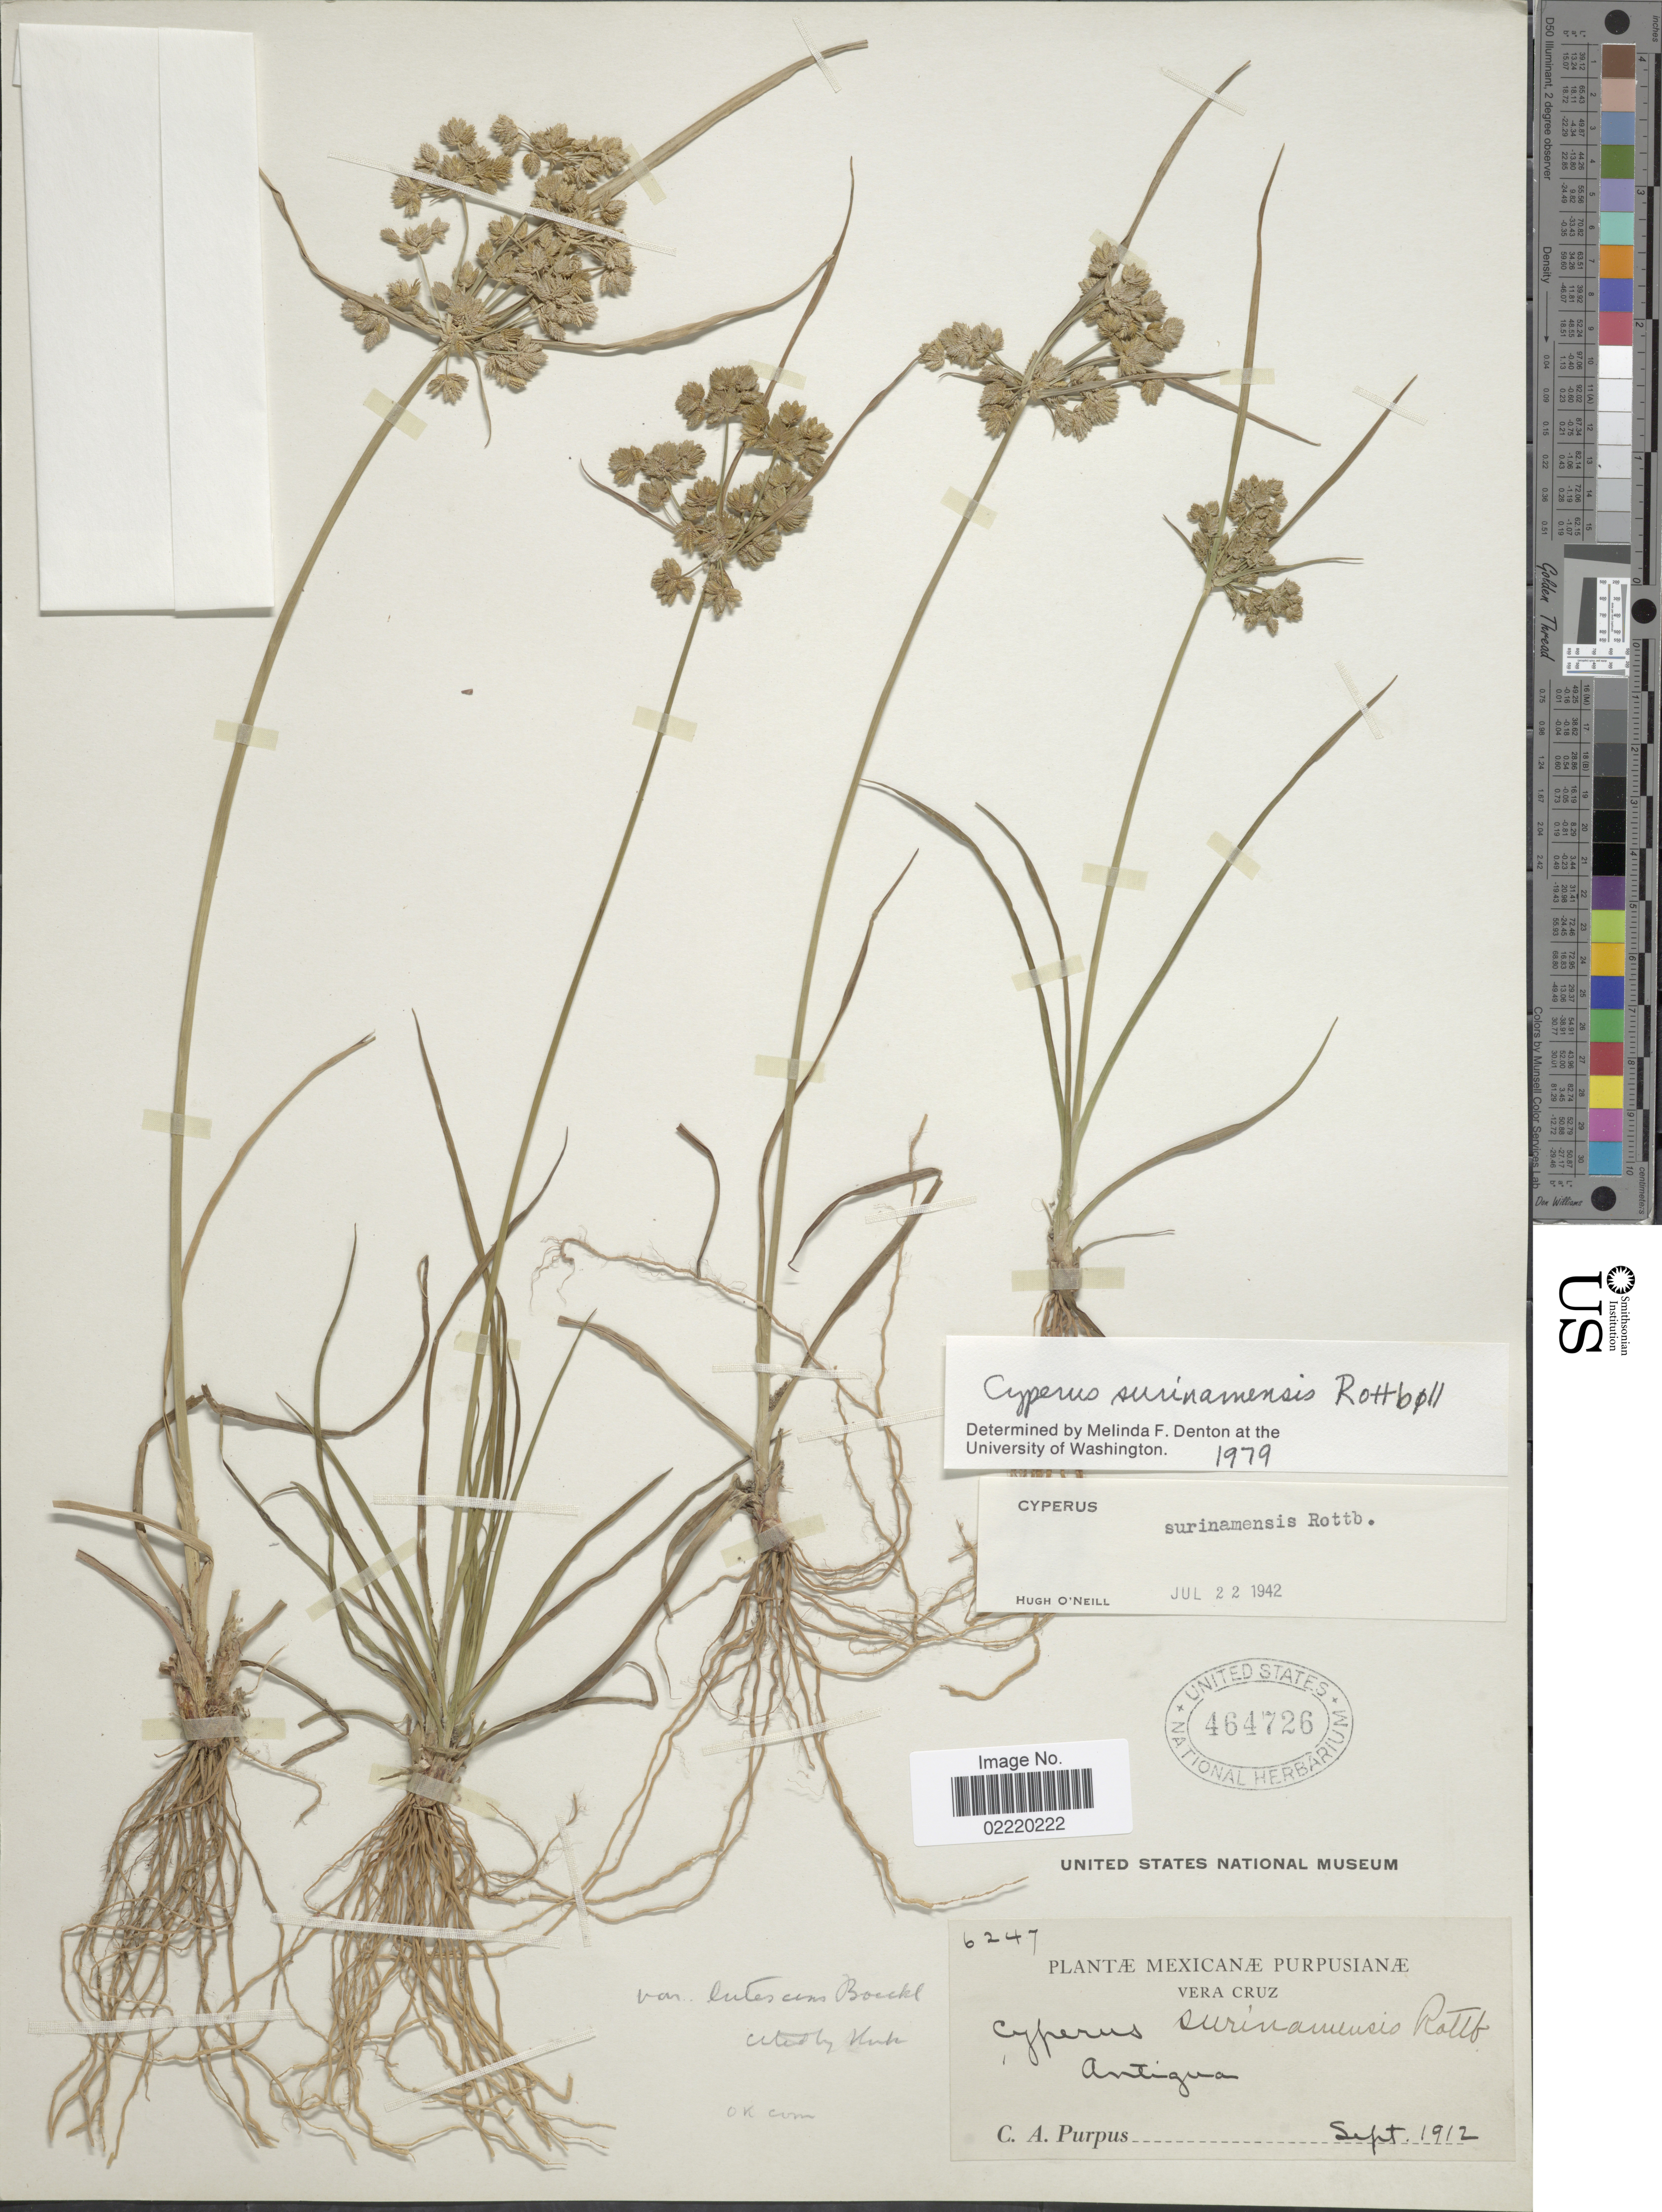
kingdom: Plantae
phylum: Tracheophyta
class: Liliopsida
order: Poales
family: Cyperaceae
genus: Cyperus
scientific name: Cyperus surinamensis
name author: Rottb.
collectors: C. A. Purpus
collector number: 6247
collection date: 1912-09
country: Mexico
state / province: Veracruz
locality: Vera Cruz, Antigua.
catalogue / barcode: US 464726